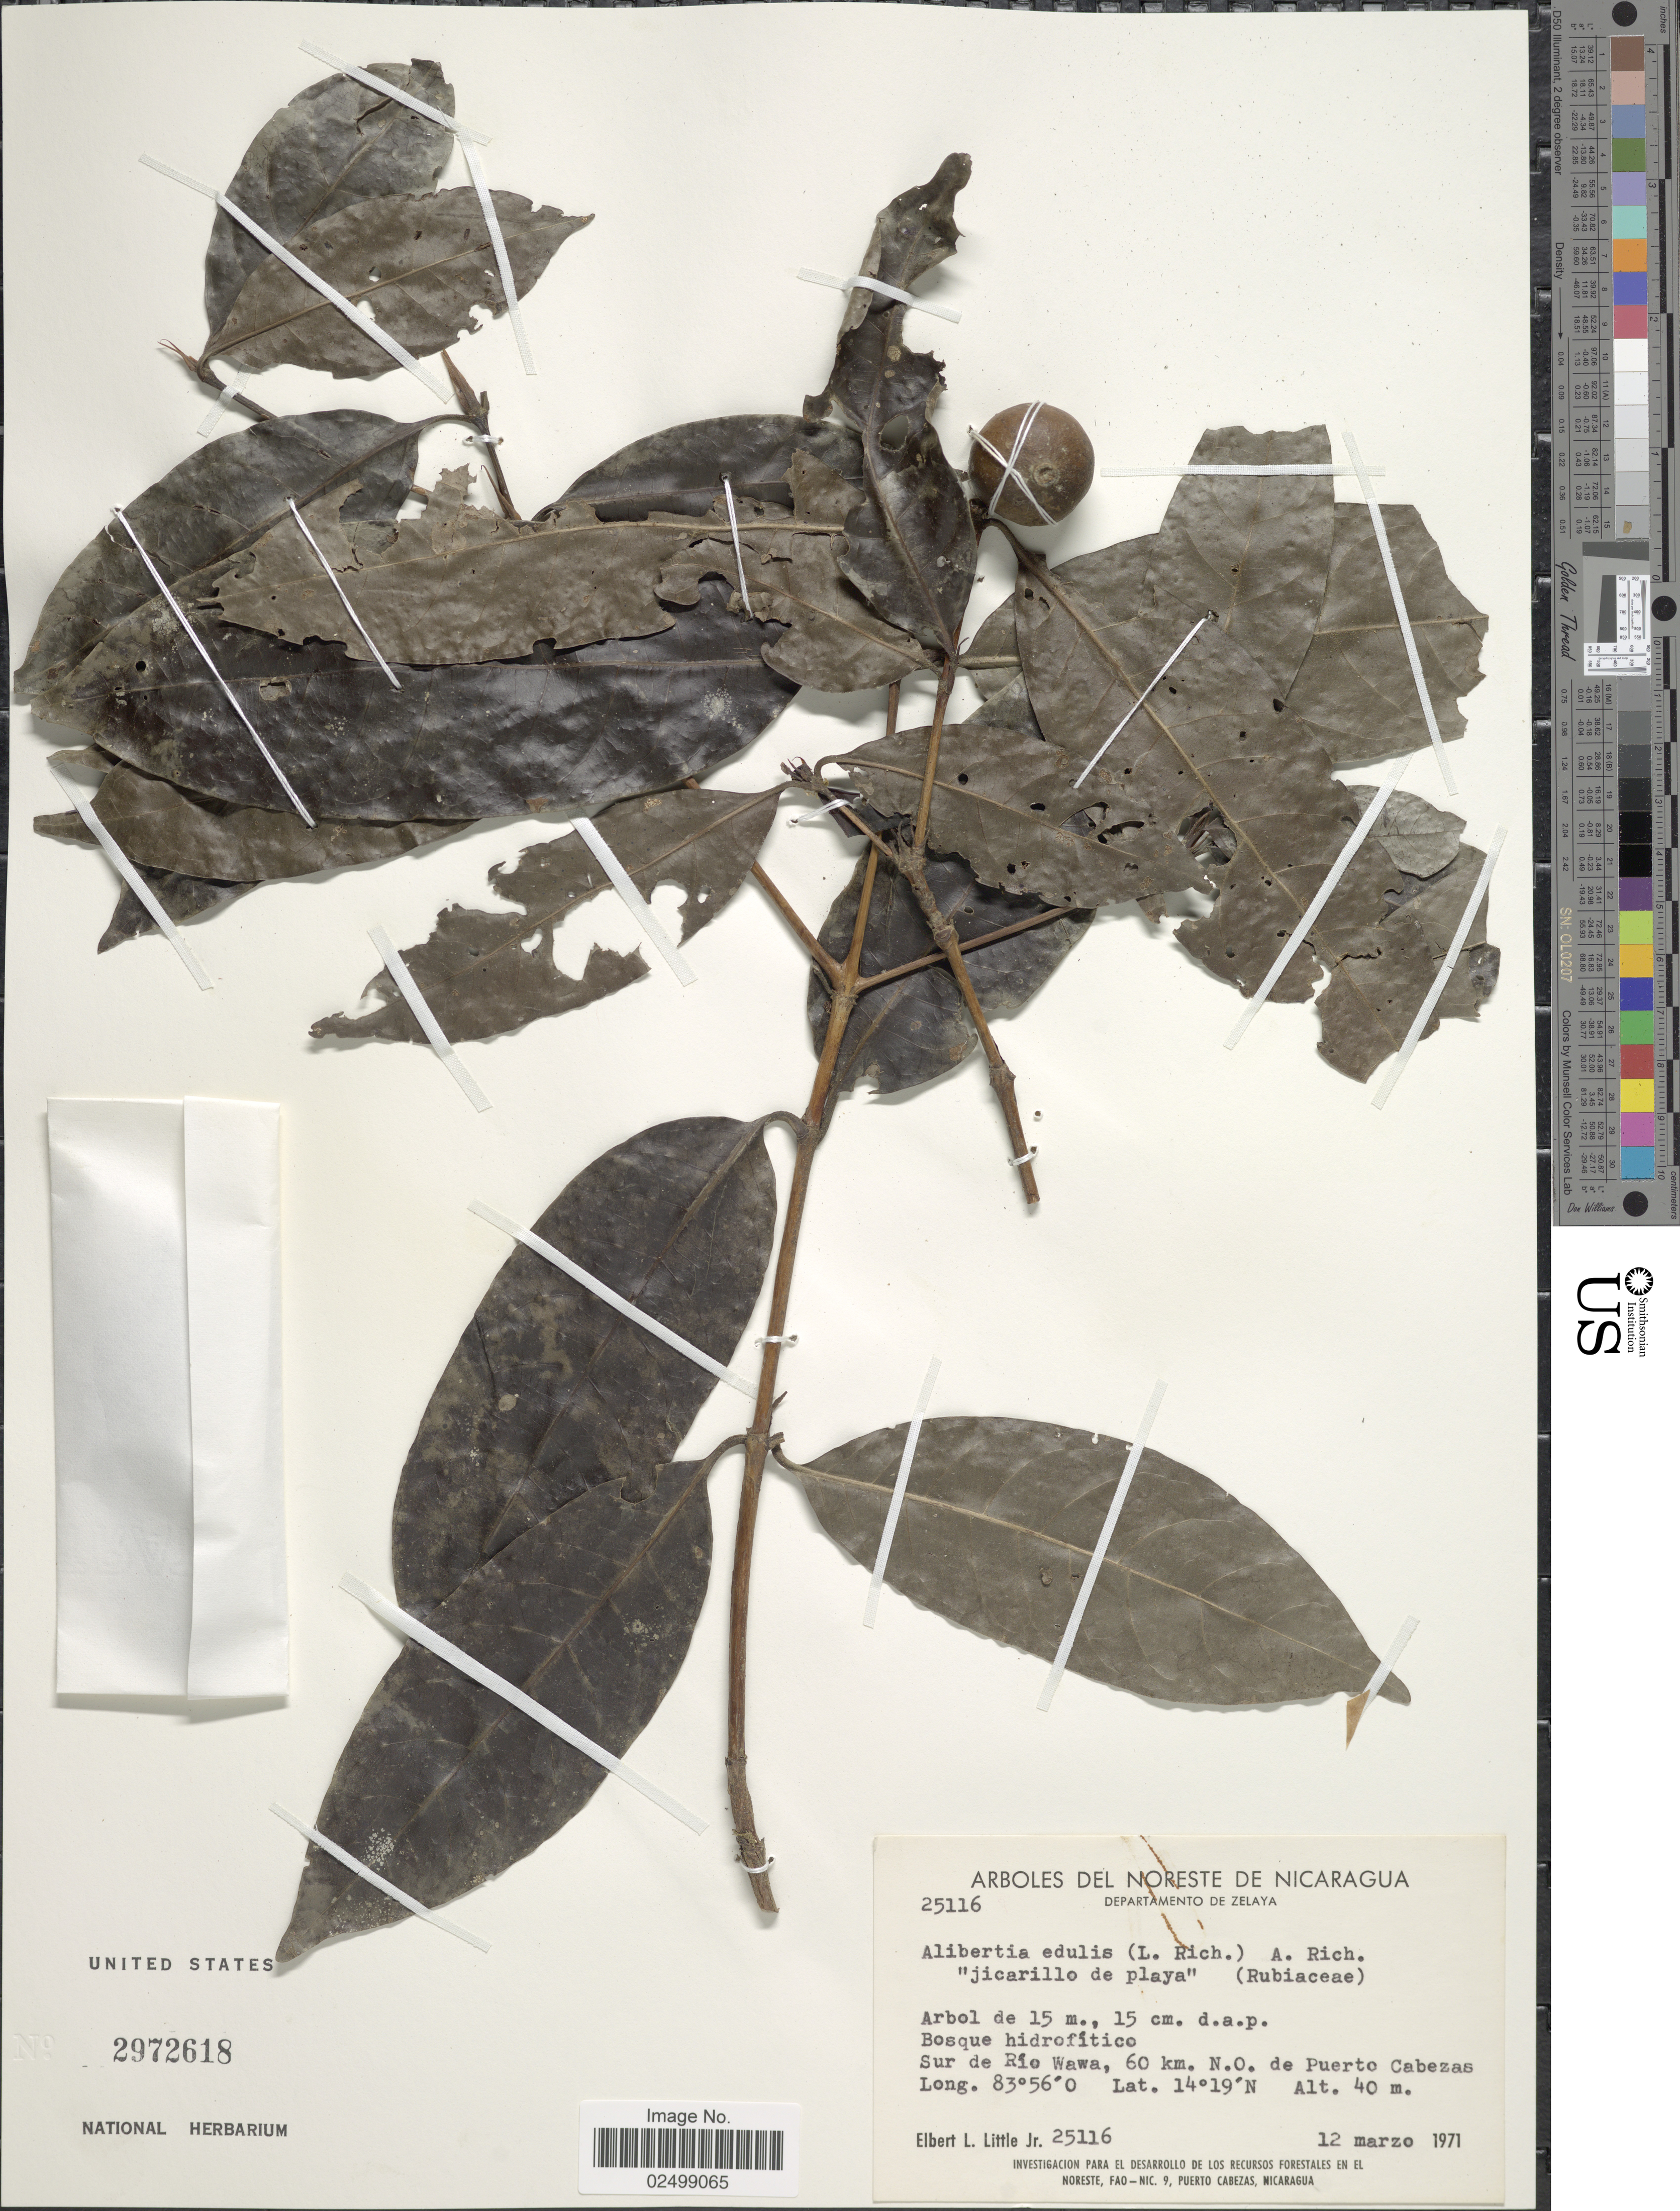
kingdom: Plantae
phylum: Tracheophyta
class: Magnoliopsida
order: Gentianales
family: Rubiaceae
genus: Alibertia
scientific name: Alibertia edulis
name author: (Rich.) A. Rich. ex DC.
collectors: E. L. Little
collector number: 25116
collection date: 1971-03-12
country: Nicaragua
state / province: Atlantico Norte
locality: Arboles del Noreste de Nicaragua. Departamento de Zelaya. Sur de Rio Wawa, 60 km. N.O. de Puerto Cabezas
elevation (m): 40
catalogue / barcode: US 2972618